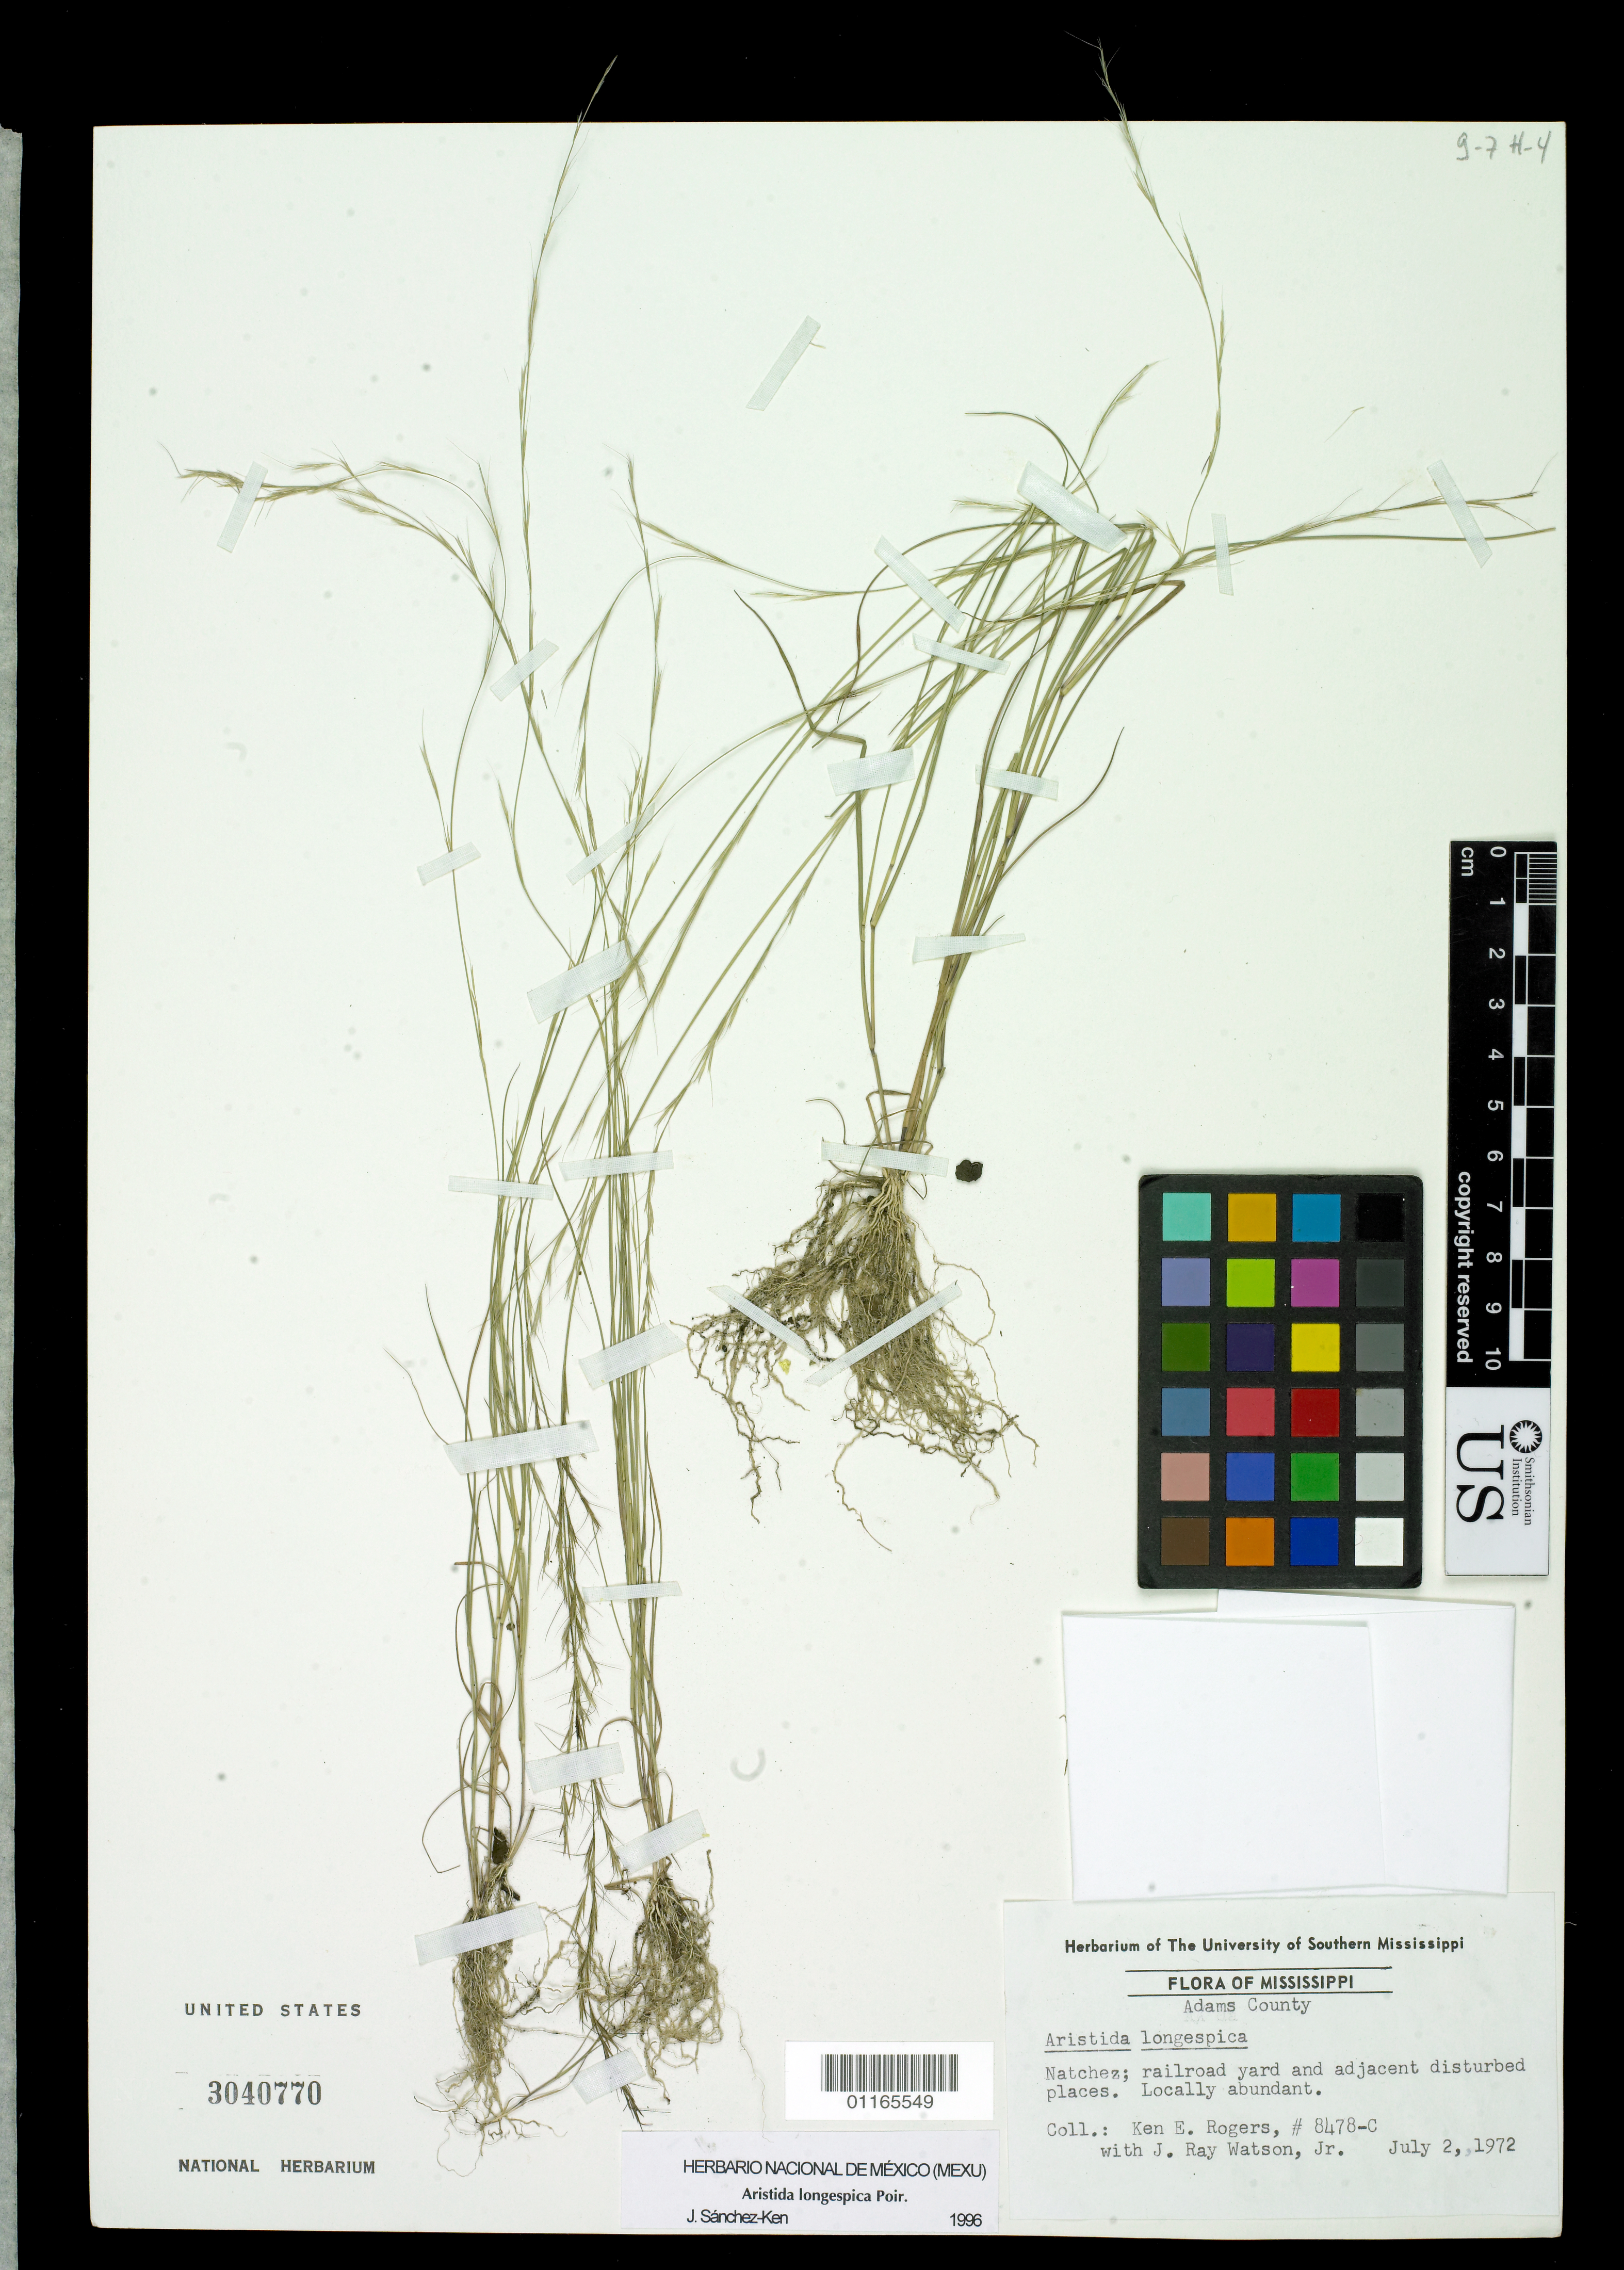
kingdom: Plantae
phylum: Tracheophyta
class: Liliopsida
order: Poales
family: Poaceae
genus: Aristida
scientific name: Aristida longespica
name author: Poir.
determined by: Sánchez-Ken, J. G.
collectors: K. Rogers & J. Watson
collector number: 8478-C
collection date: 1972-07-02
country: United States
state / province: Mississippi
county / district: Adams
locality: Natchez; railroad yard and adjacent disturbed places.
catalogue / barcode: US 3040770